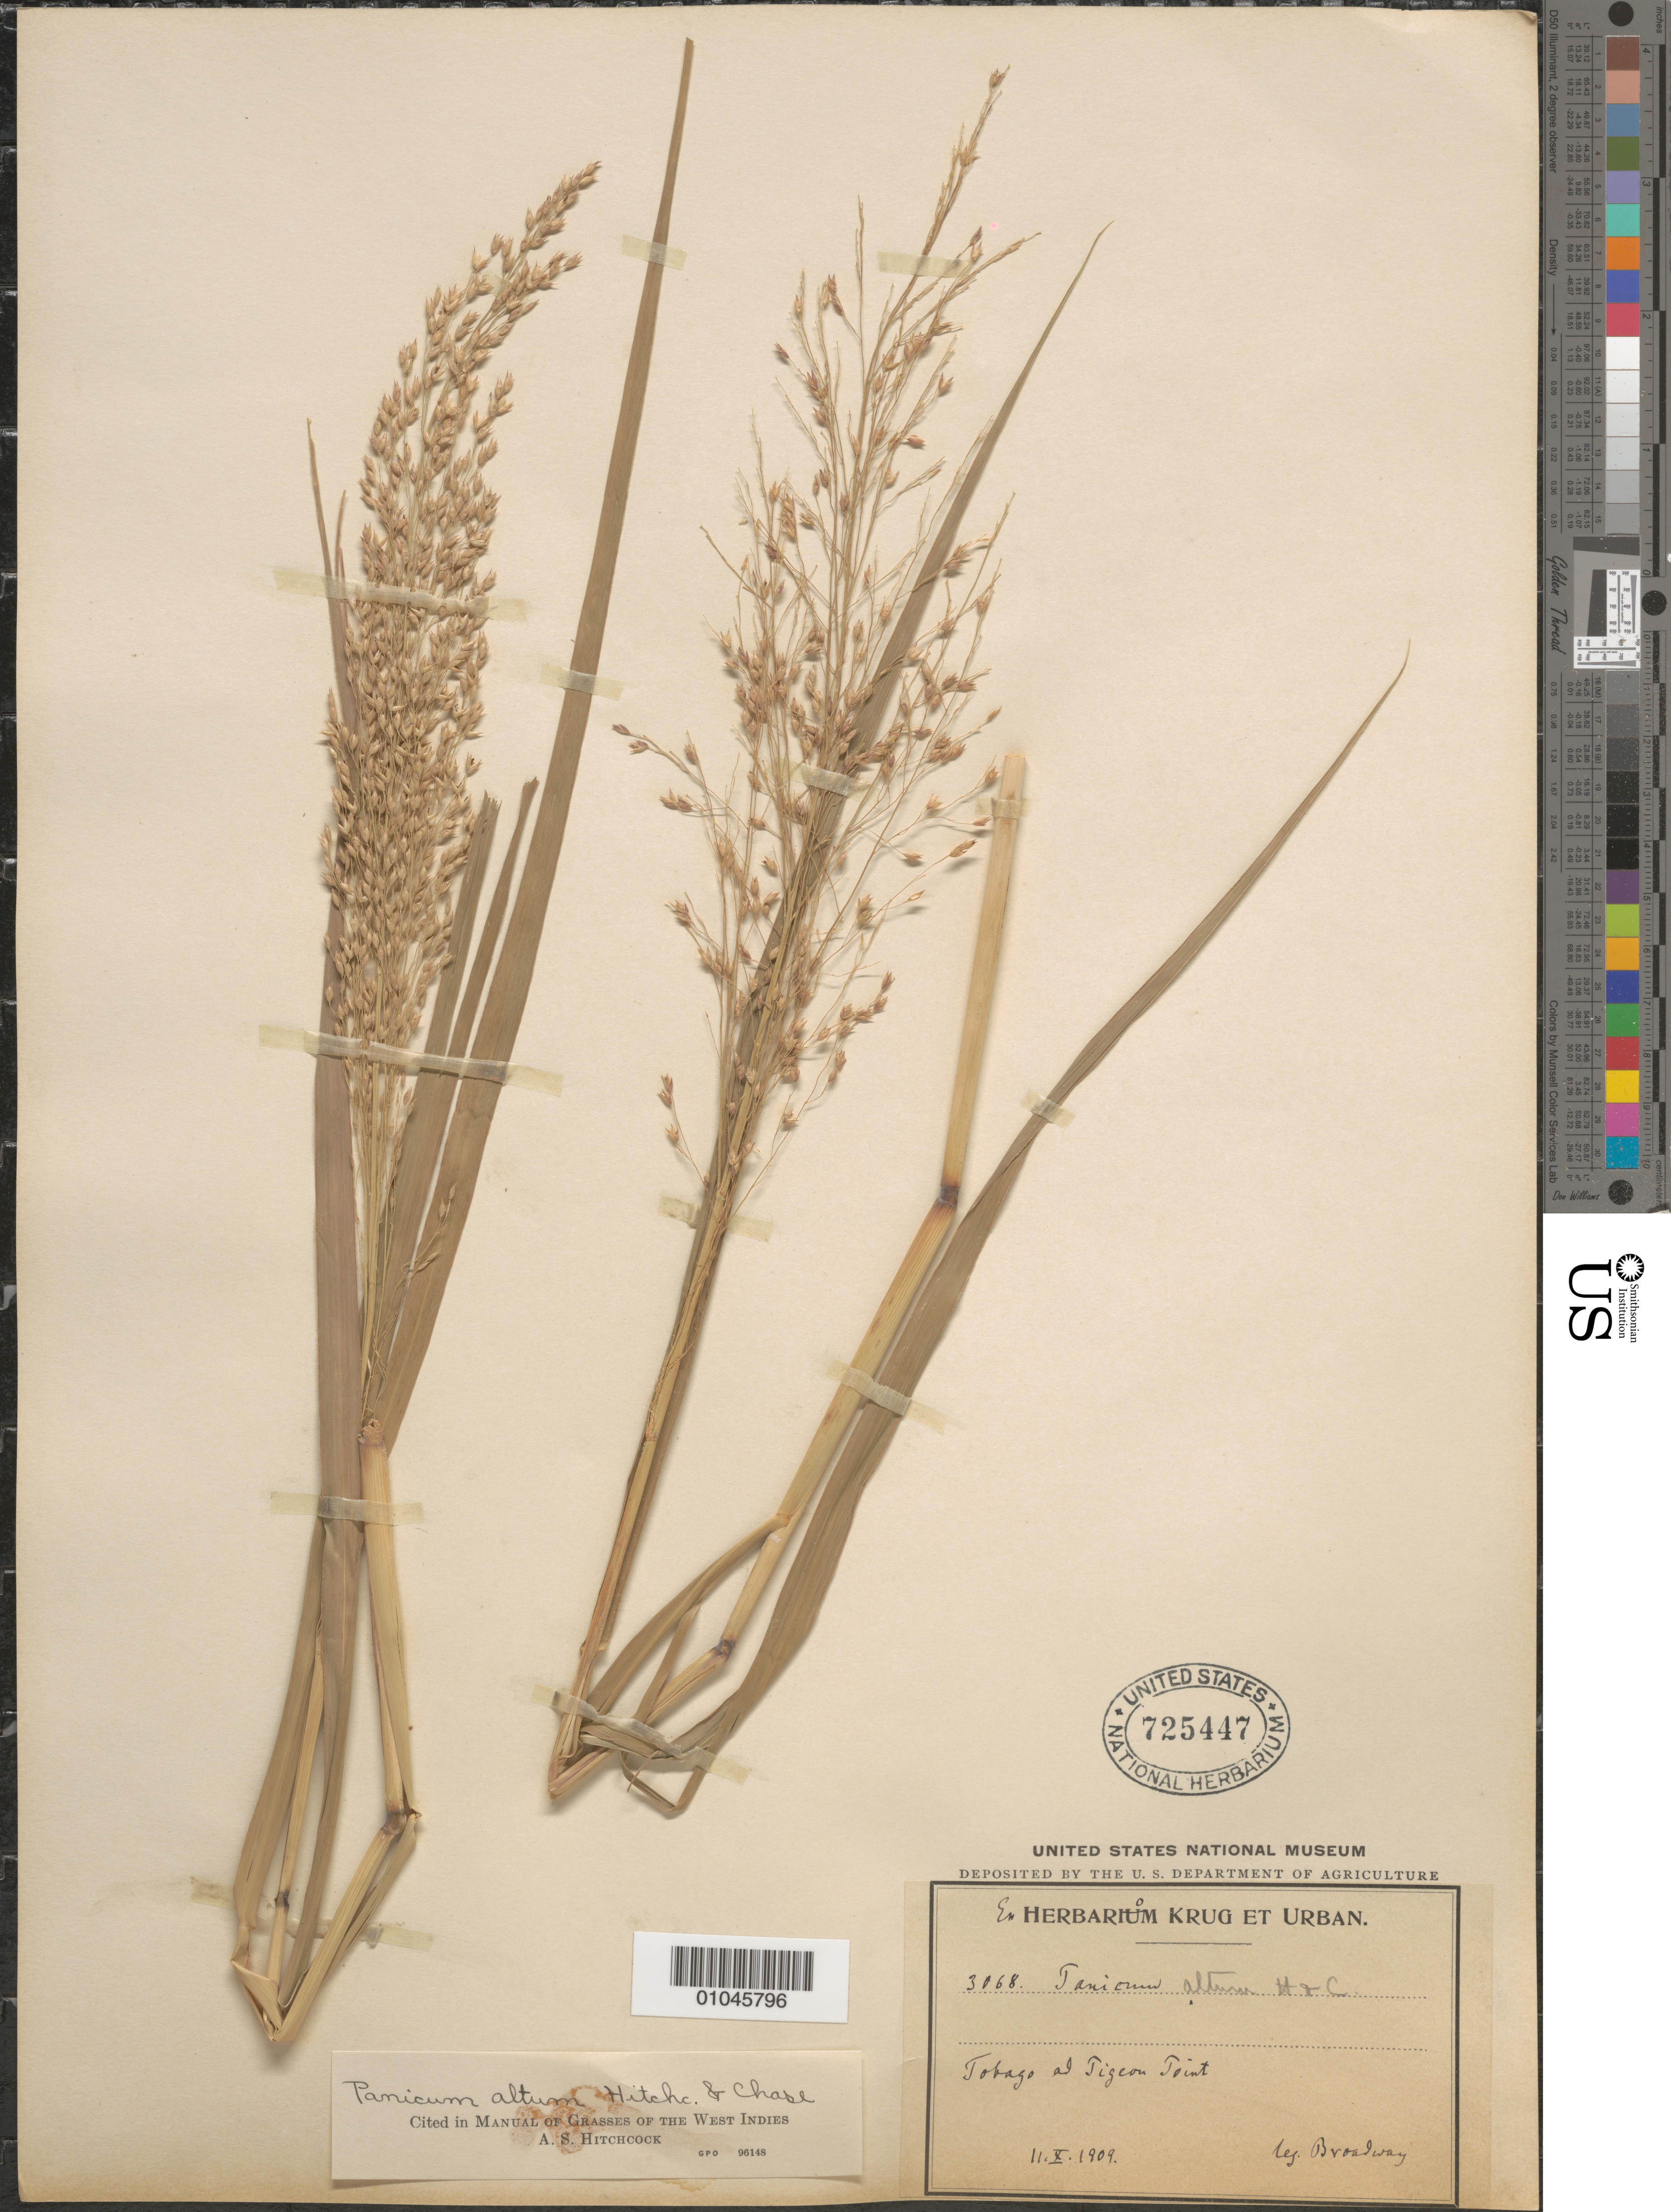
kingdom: Plantae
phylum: Tracheophyta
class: Liliopsida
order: Poales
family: Poaceae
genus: Panicum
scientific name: Panicum albemarlense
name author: Ashe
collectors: -. Broadway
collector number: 3068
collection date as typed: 11 Oct 1909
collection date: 1909-10-11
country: Trinidad and Tobago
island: Tobago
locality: Pigeon Point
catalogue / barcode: US 725447